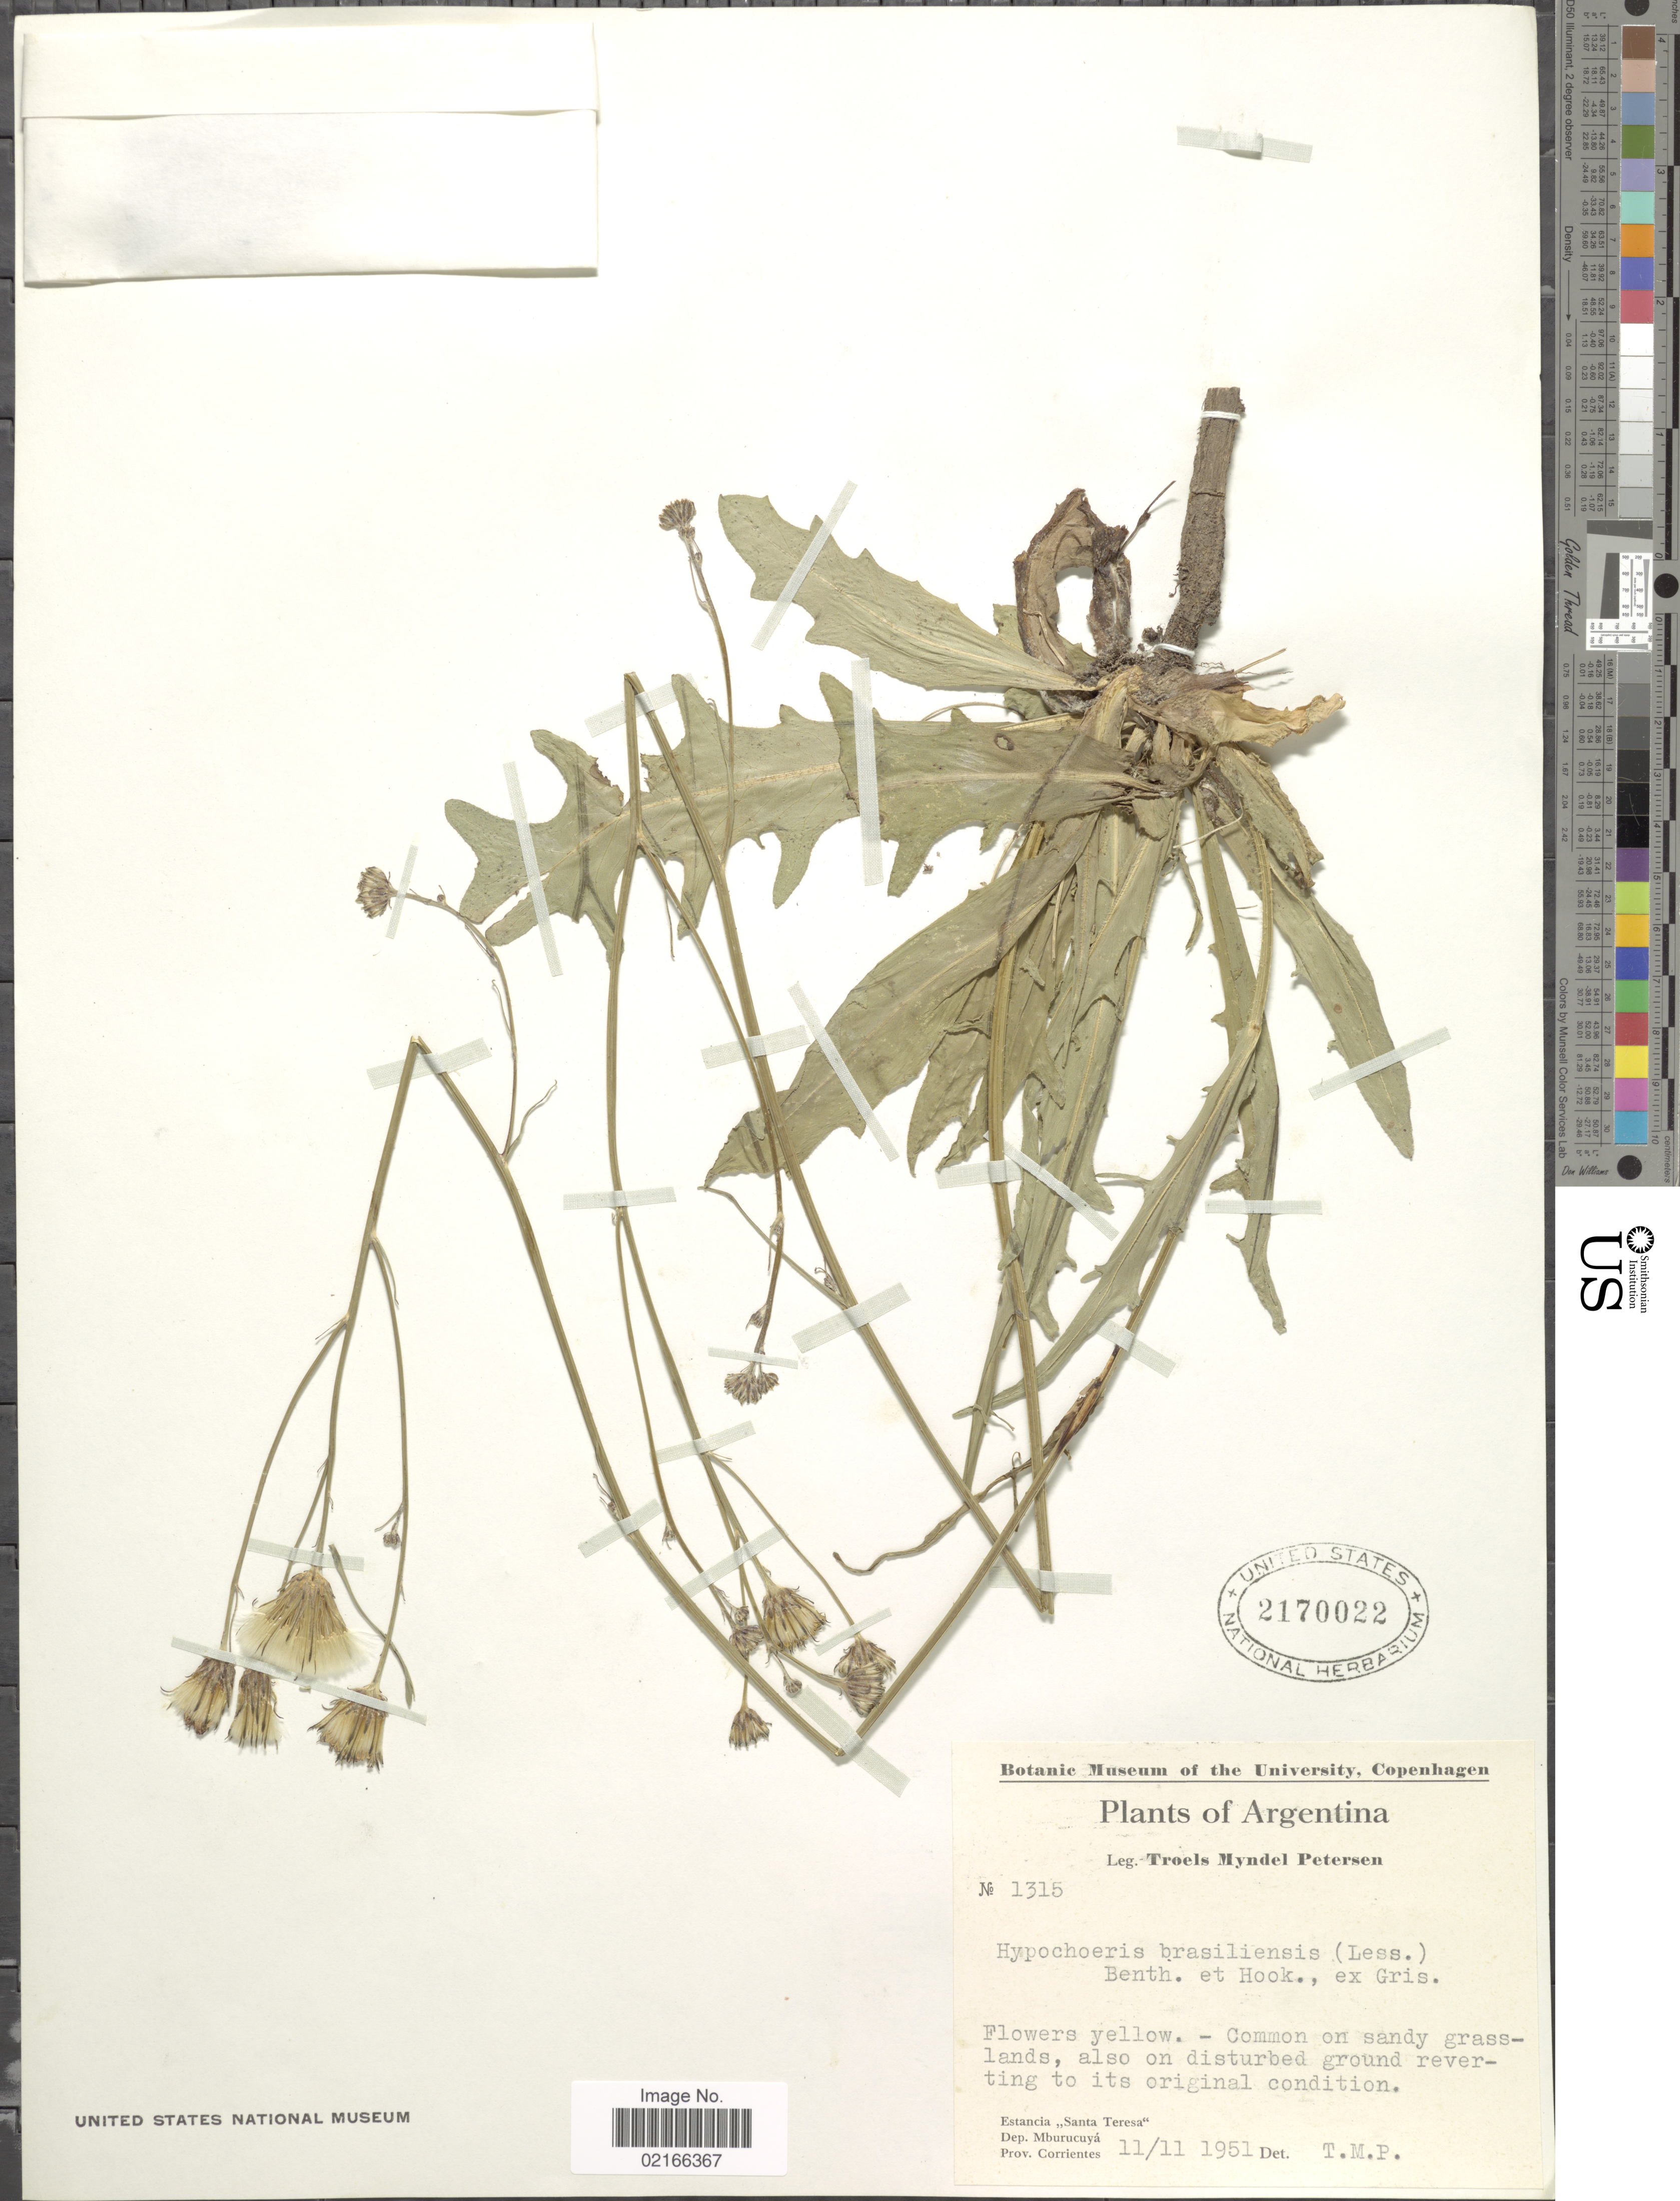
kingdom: Plantae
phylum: Tracheophyta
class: Magnoliopsida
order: Asterales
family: Asteraceae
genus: Hypochaeris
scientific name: Hypochaeris brasiliensis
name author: (Less.) Griseb.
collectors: T. Pederson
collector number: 1315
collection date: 1951-11-11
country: Argentina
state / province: Corrientes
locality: Estancia "Santa Teresa" Dep. Mburucuyá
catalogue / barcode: US 2170022